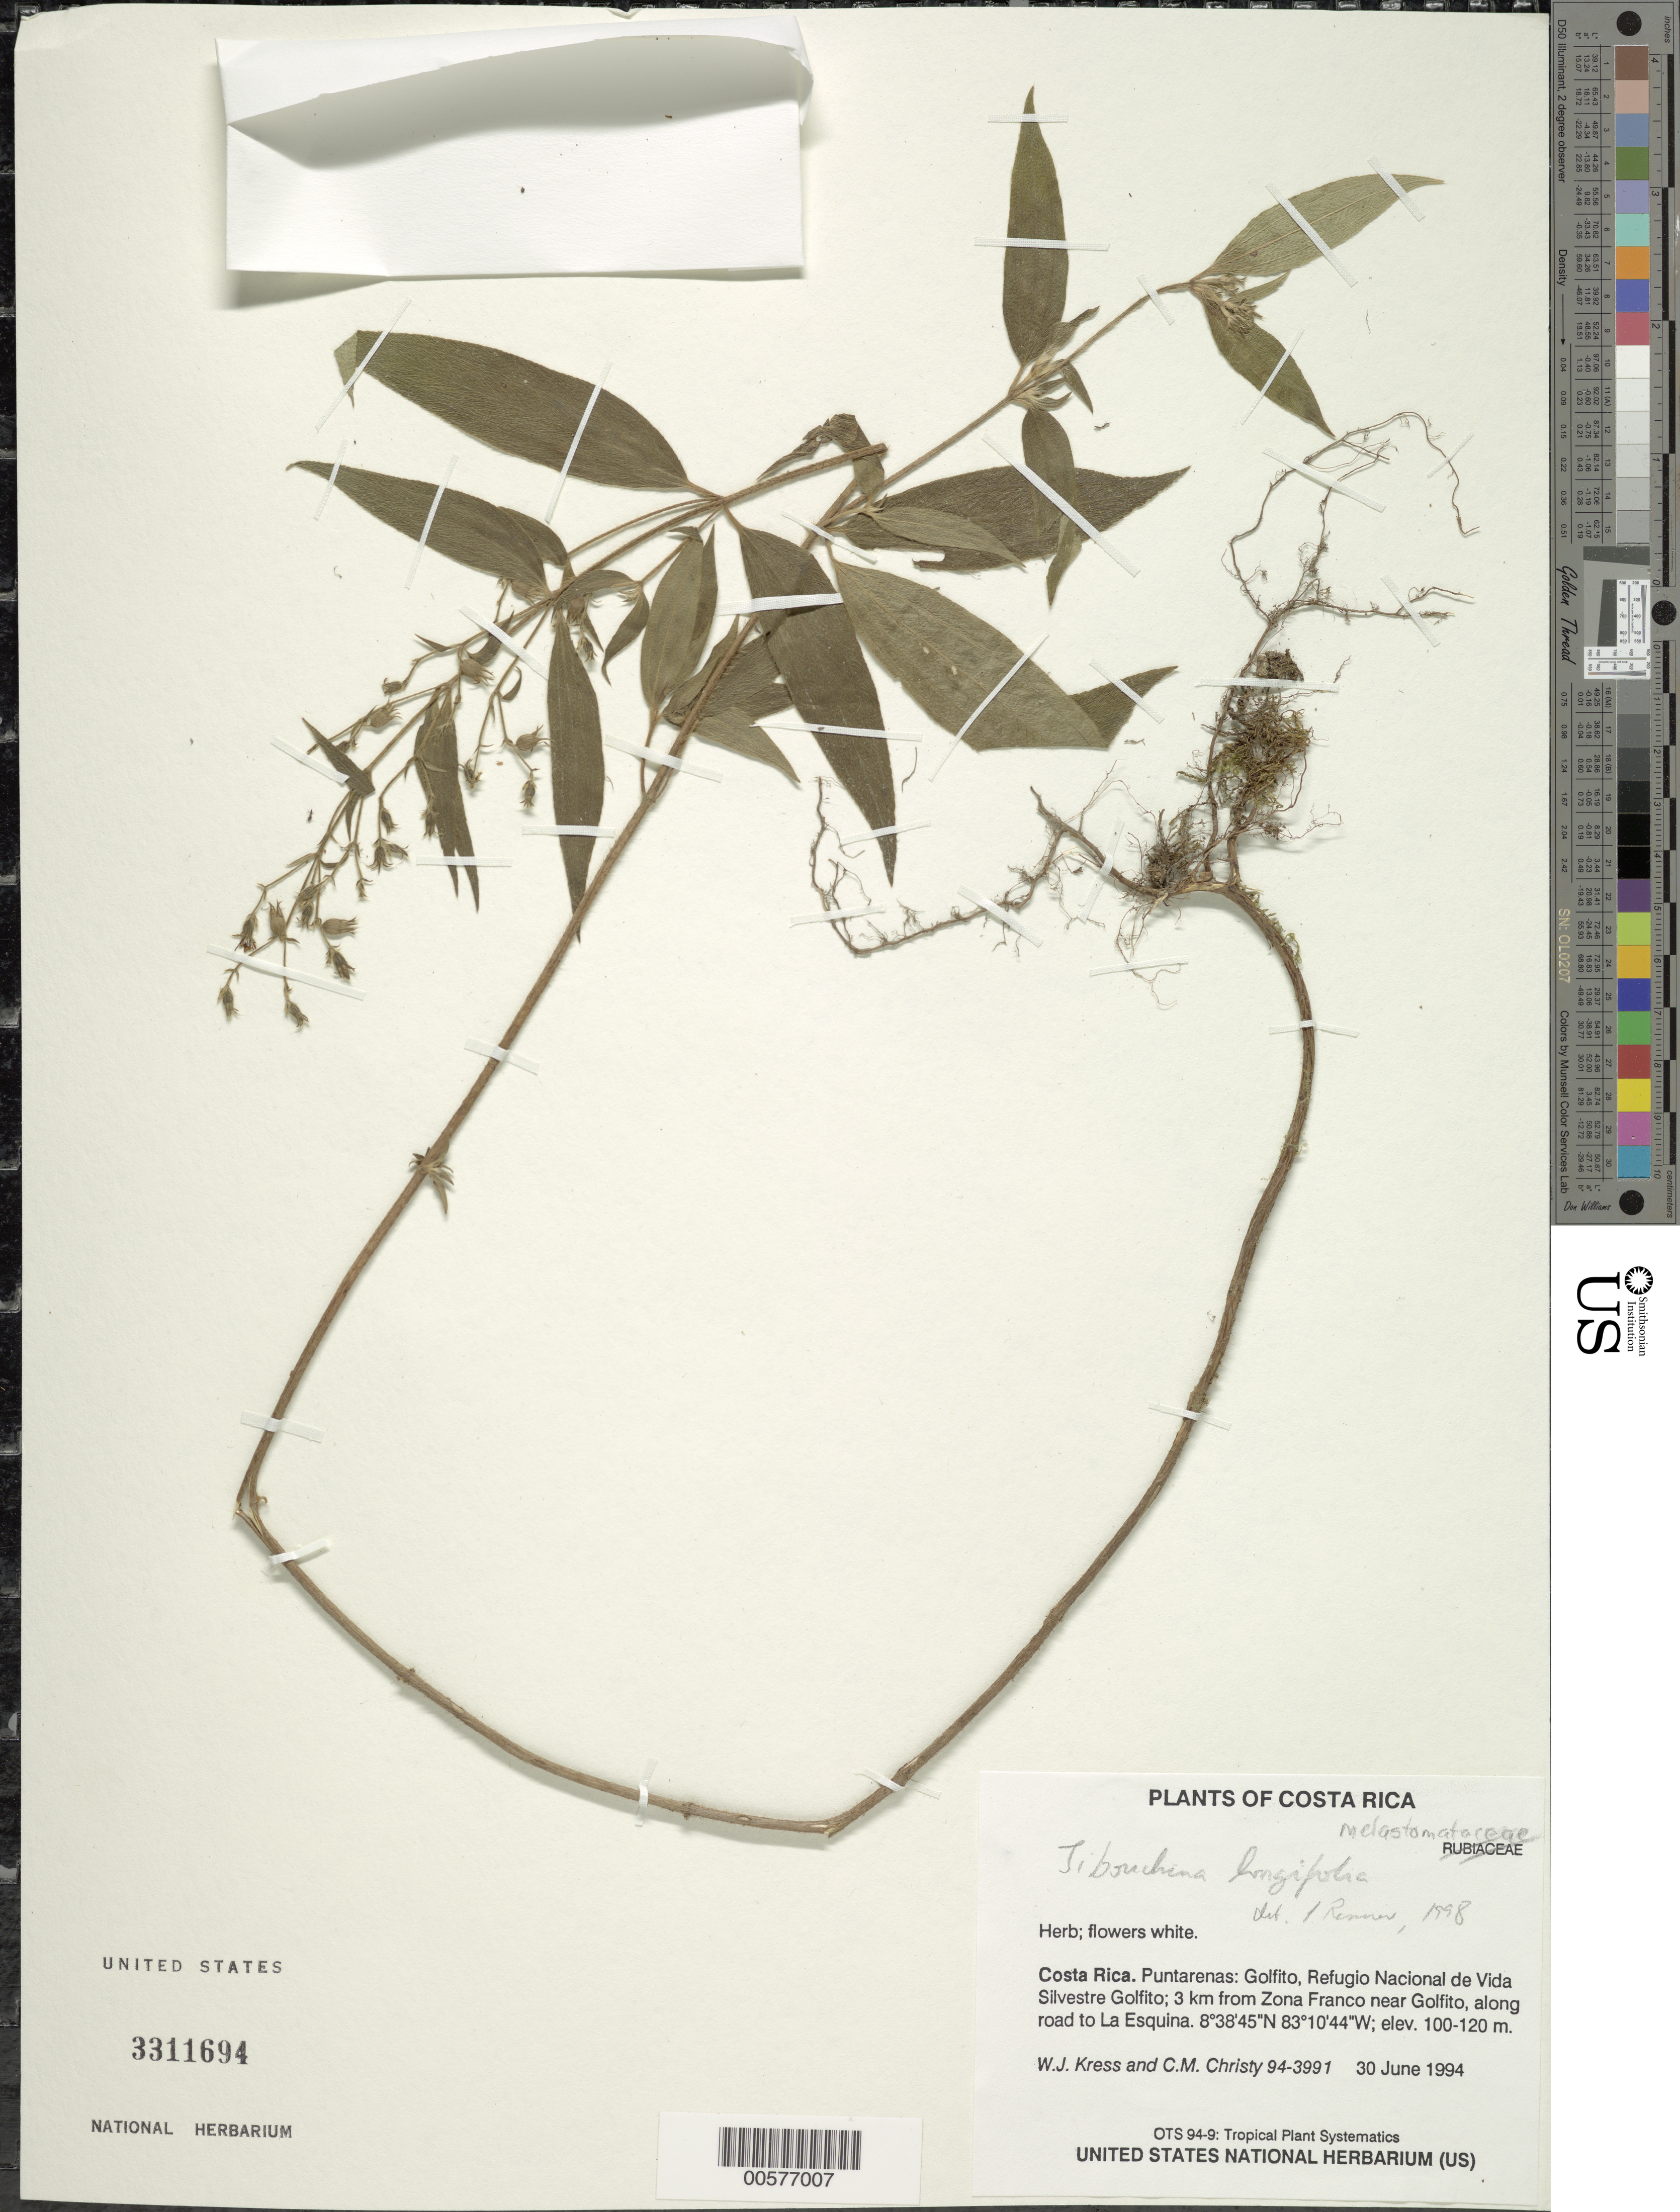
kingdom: Plantae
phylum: Tracheophyta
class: Magnoliopsida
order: Myrtales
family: Melastomataceae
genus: Chaetogastra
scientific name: Chaetogastra longifolia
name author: (Vahl) DC.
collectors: W. J. Kress & C. M. Christy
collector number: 94-3991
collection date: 1994-06-30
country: Costa Rica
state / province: Puntarenas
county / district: Golfito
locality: Refugio Nacional de Vida Silvestre Golfito; 3 km from Zona Franco near Golfito, along road to La Esquina.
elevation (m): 100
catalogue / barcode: US 3311694